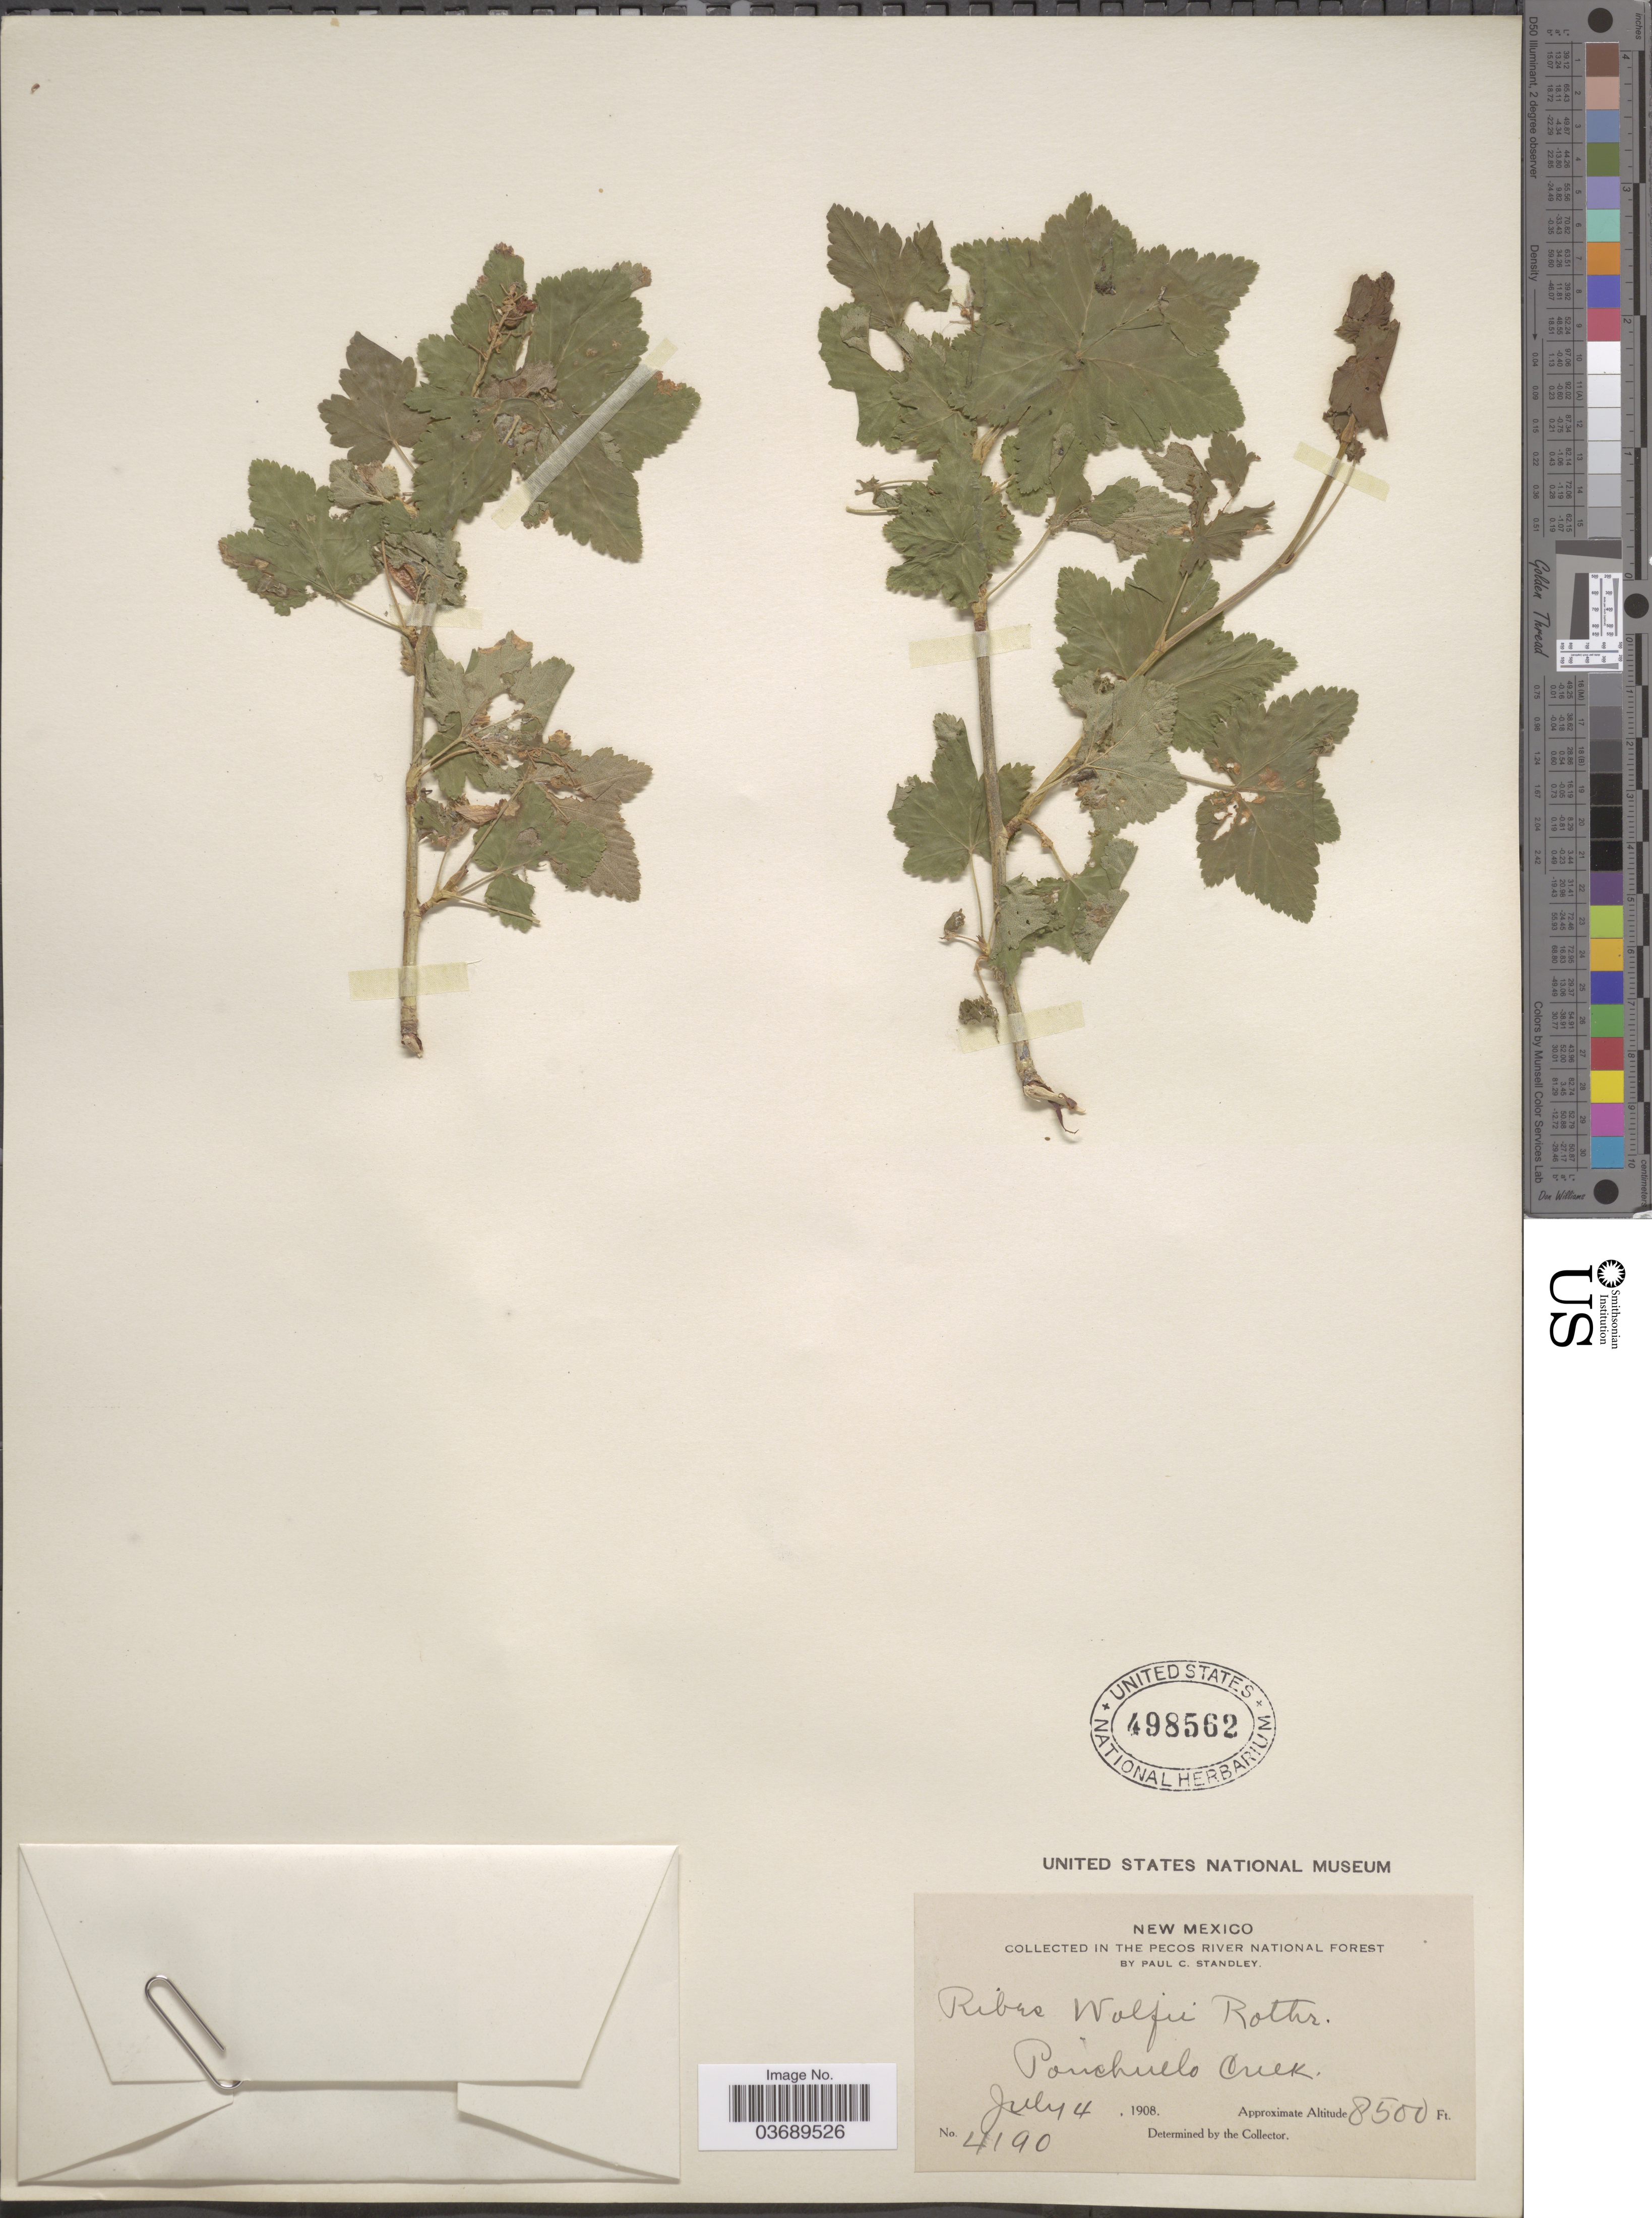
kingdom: Plantae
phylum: Tracheophyta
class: Magnoliopsida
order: Saxifragales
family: Grossulariaceae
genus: Ribes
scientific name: Ribes wolfii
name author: Rothr.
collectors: P. C. Standley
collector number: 4190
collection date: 1908-07-04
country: United States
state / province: New Mexico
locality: The Pecos River National Forest. Ponchuelo Creek.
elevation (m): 2591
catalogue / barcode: US 498562